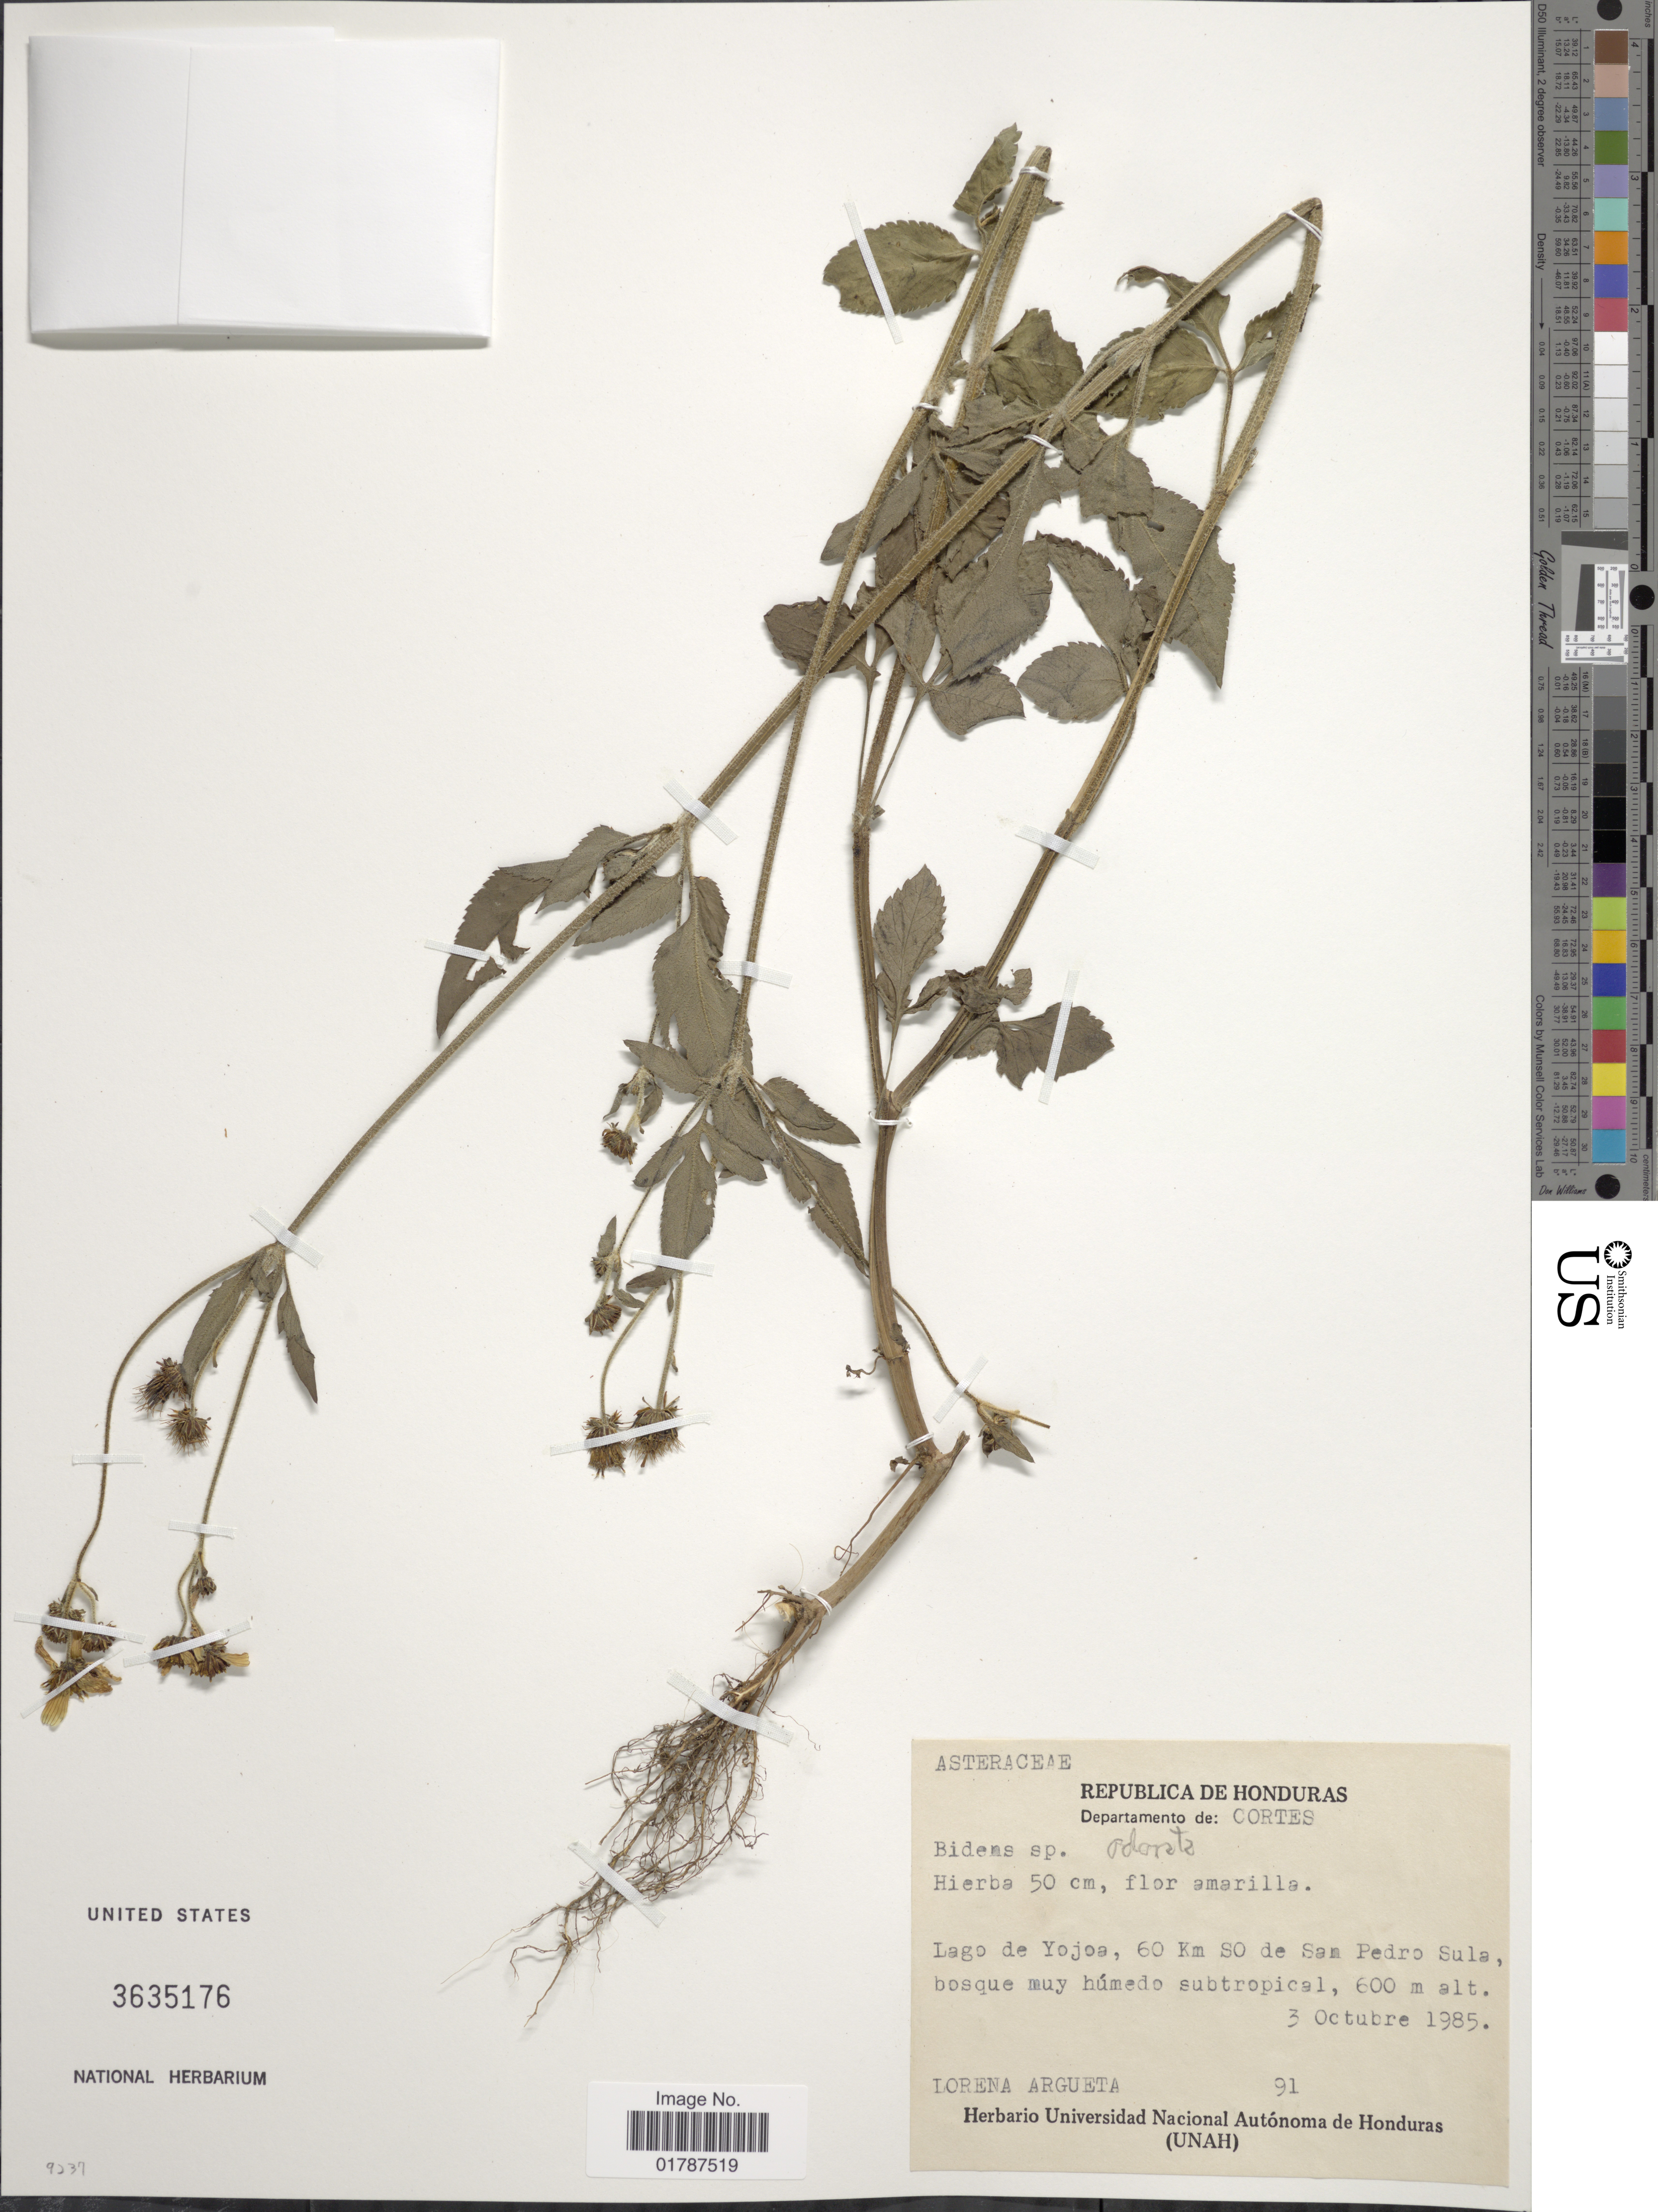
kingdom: Plantae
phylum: Tracheophyta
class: Magnoliopsida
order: Asterales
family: Asteraceae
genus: Bidens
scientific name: Bidens odorata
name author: Cav.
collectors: L. Argueta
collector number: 91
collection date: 1985-10-03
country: Honduras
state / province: Cortés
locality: Departamento de: Cortes, Lago de Yojoa, 60 km SO de San Pedro Sula, bosque muy humedo subtropical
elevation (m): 600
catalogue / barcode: US 3635176